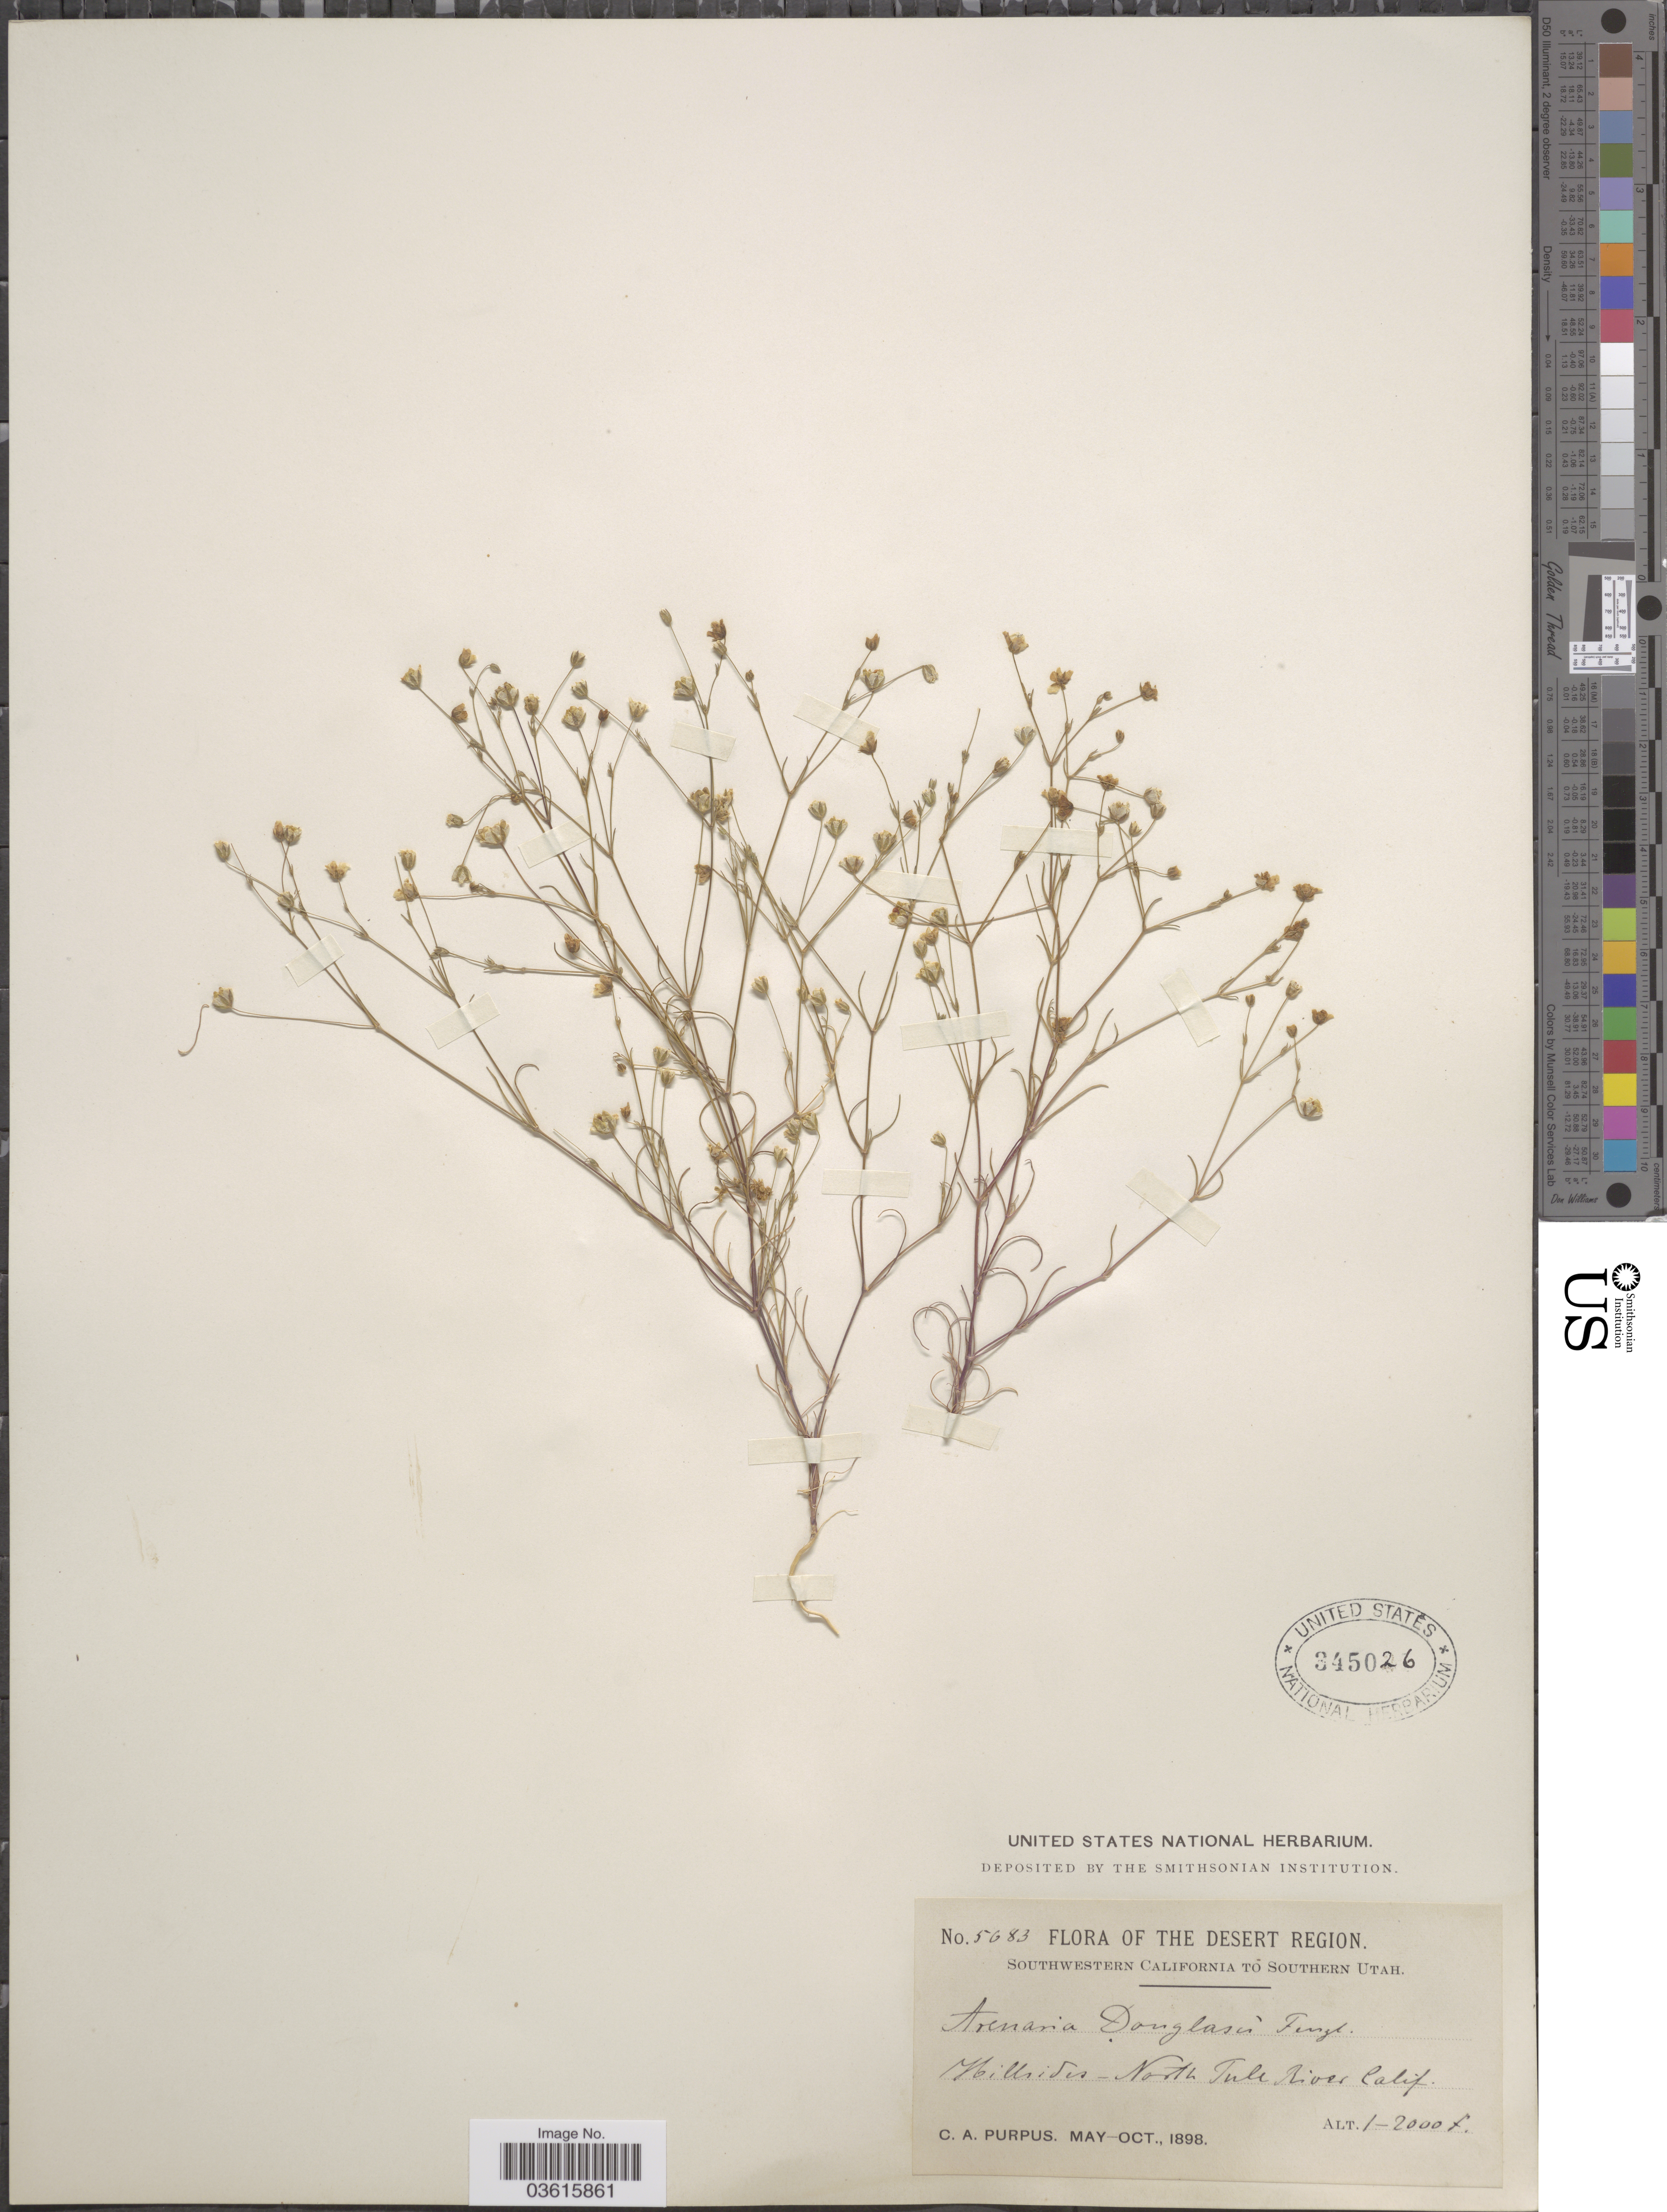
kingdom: Plantae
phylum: Tracheophyta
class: Magnoliopsida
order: Caryophyllales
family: Caryophyllaceae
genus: Minuartia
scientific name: Minuartia douglasii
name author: Mattf.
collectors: C. A. Purpus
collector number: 5683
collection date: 1898-05/1898-10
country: United States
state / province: California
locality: Southwestern California. Hillsides - North Tule River.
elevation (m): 305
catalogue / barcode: US 345026